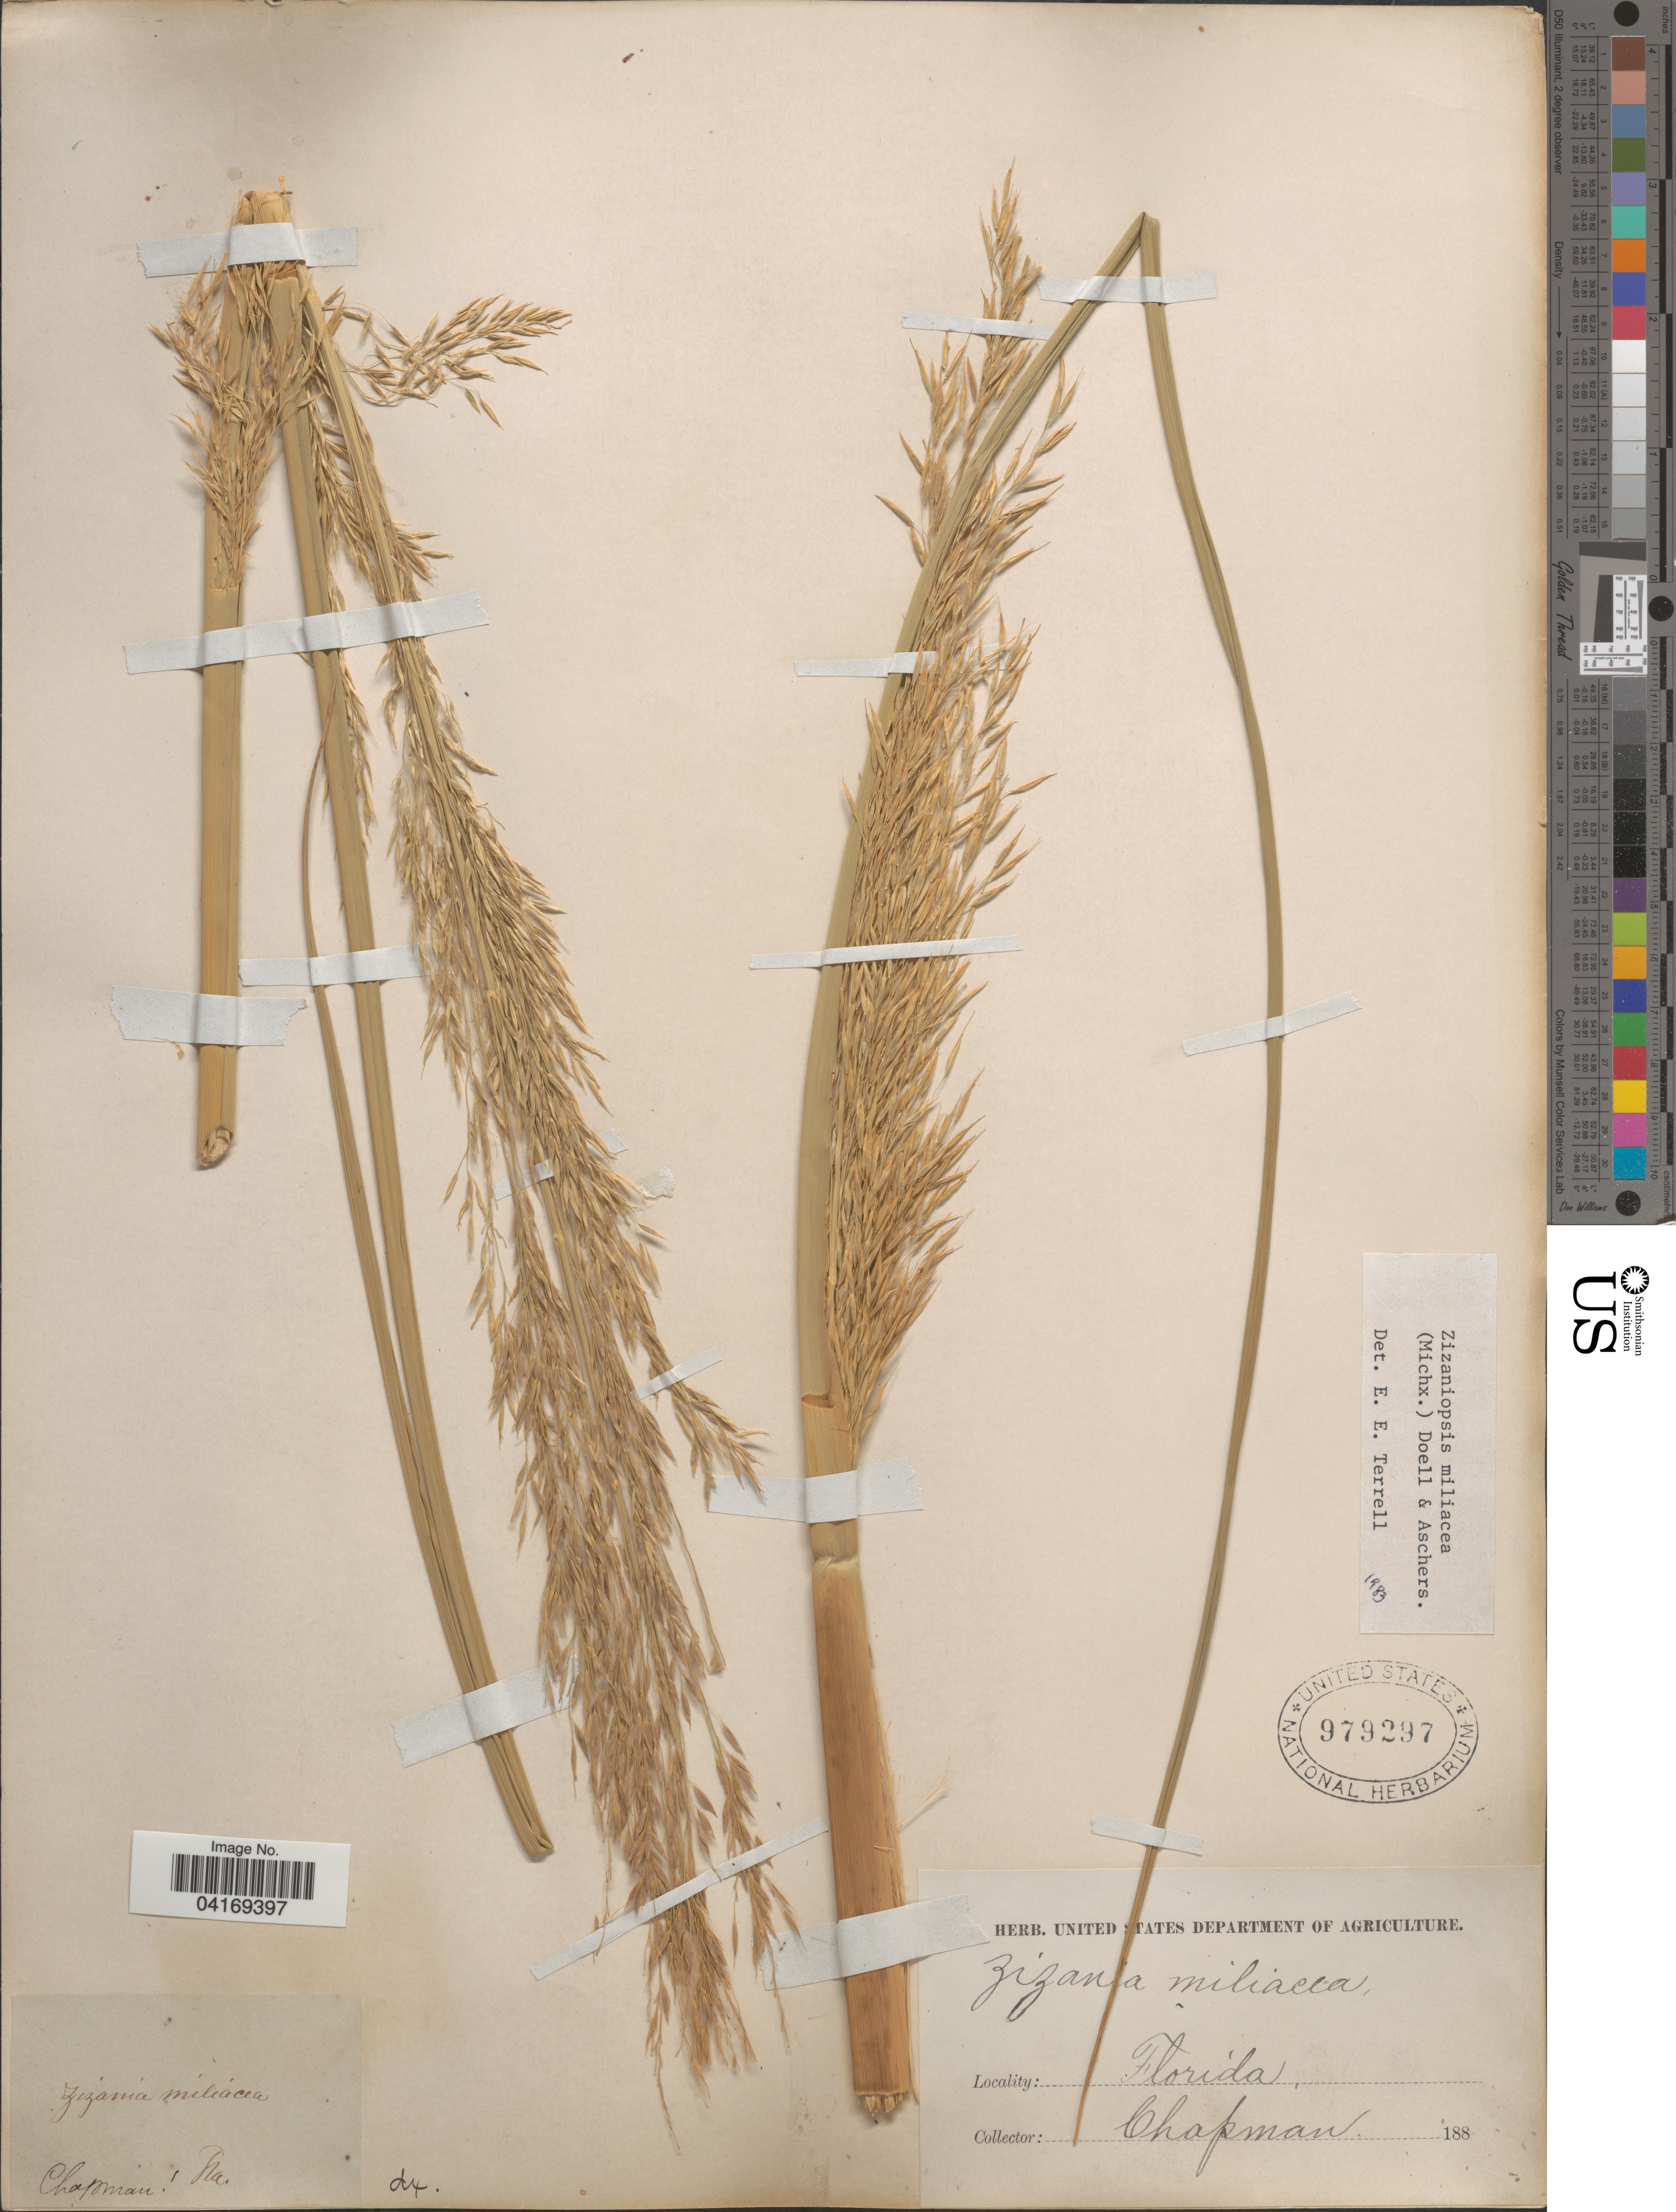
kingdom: Plantae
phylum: Tracheophyta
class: Liliopsida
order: Poales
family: Poaceae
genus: Zizaniopsis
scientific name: Zizaniopsis miliacea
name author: (Michx.) Döll & Asch.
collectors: A. Chapman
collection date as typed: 188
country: United States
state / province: Florida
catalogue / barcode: US 979297